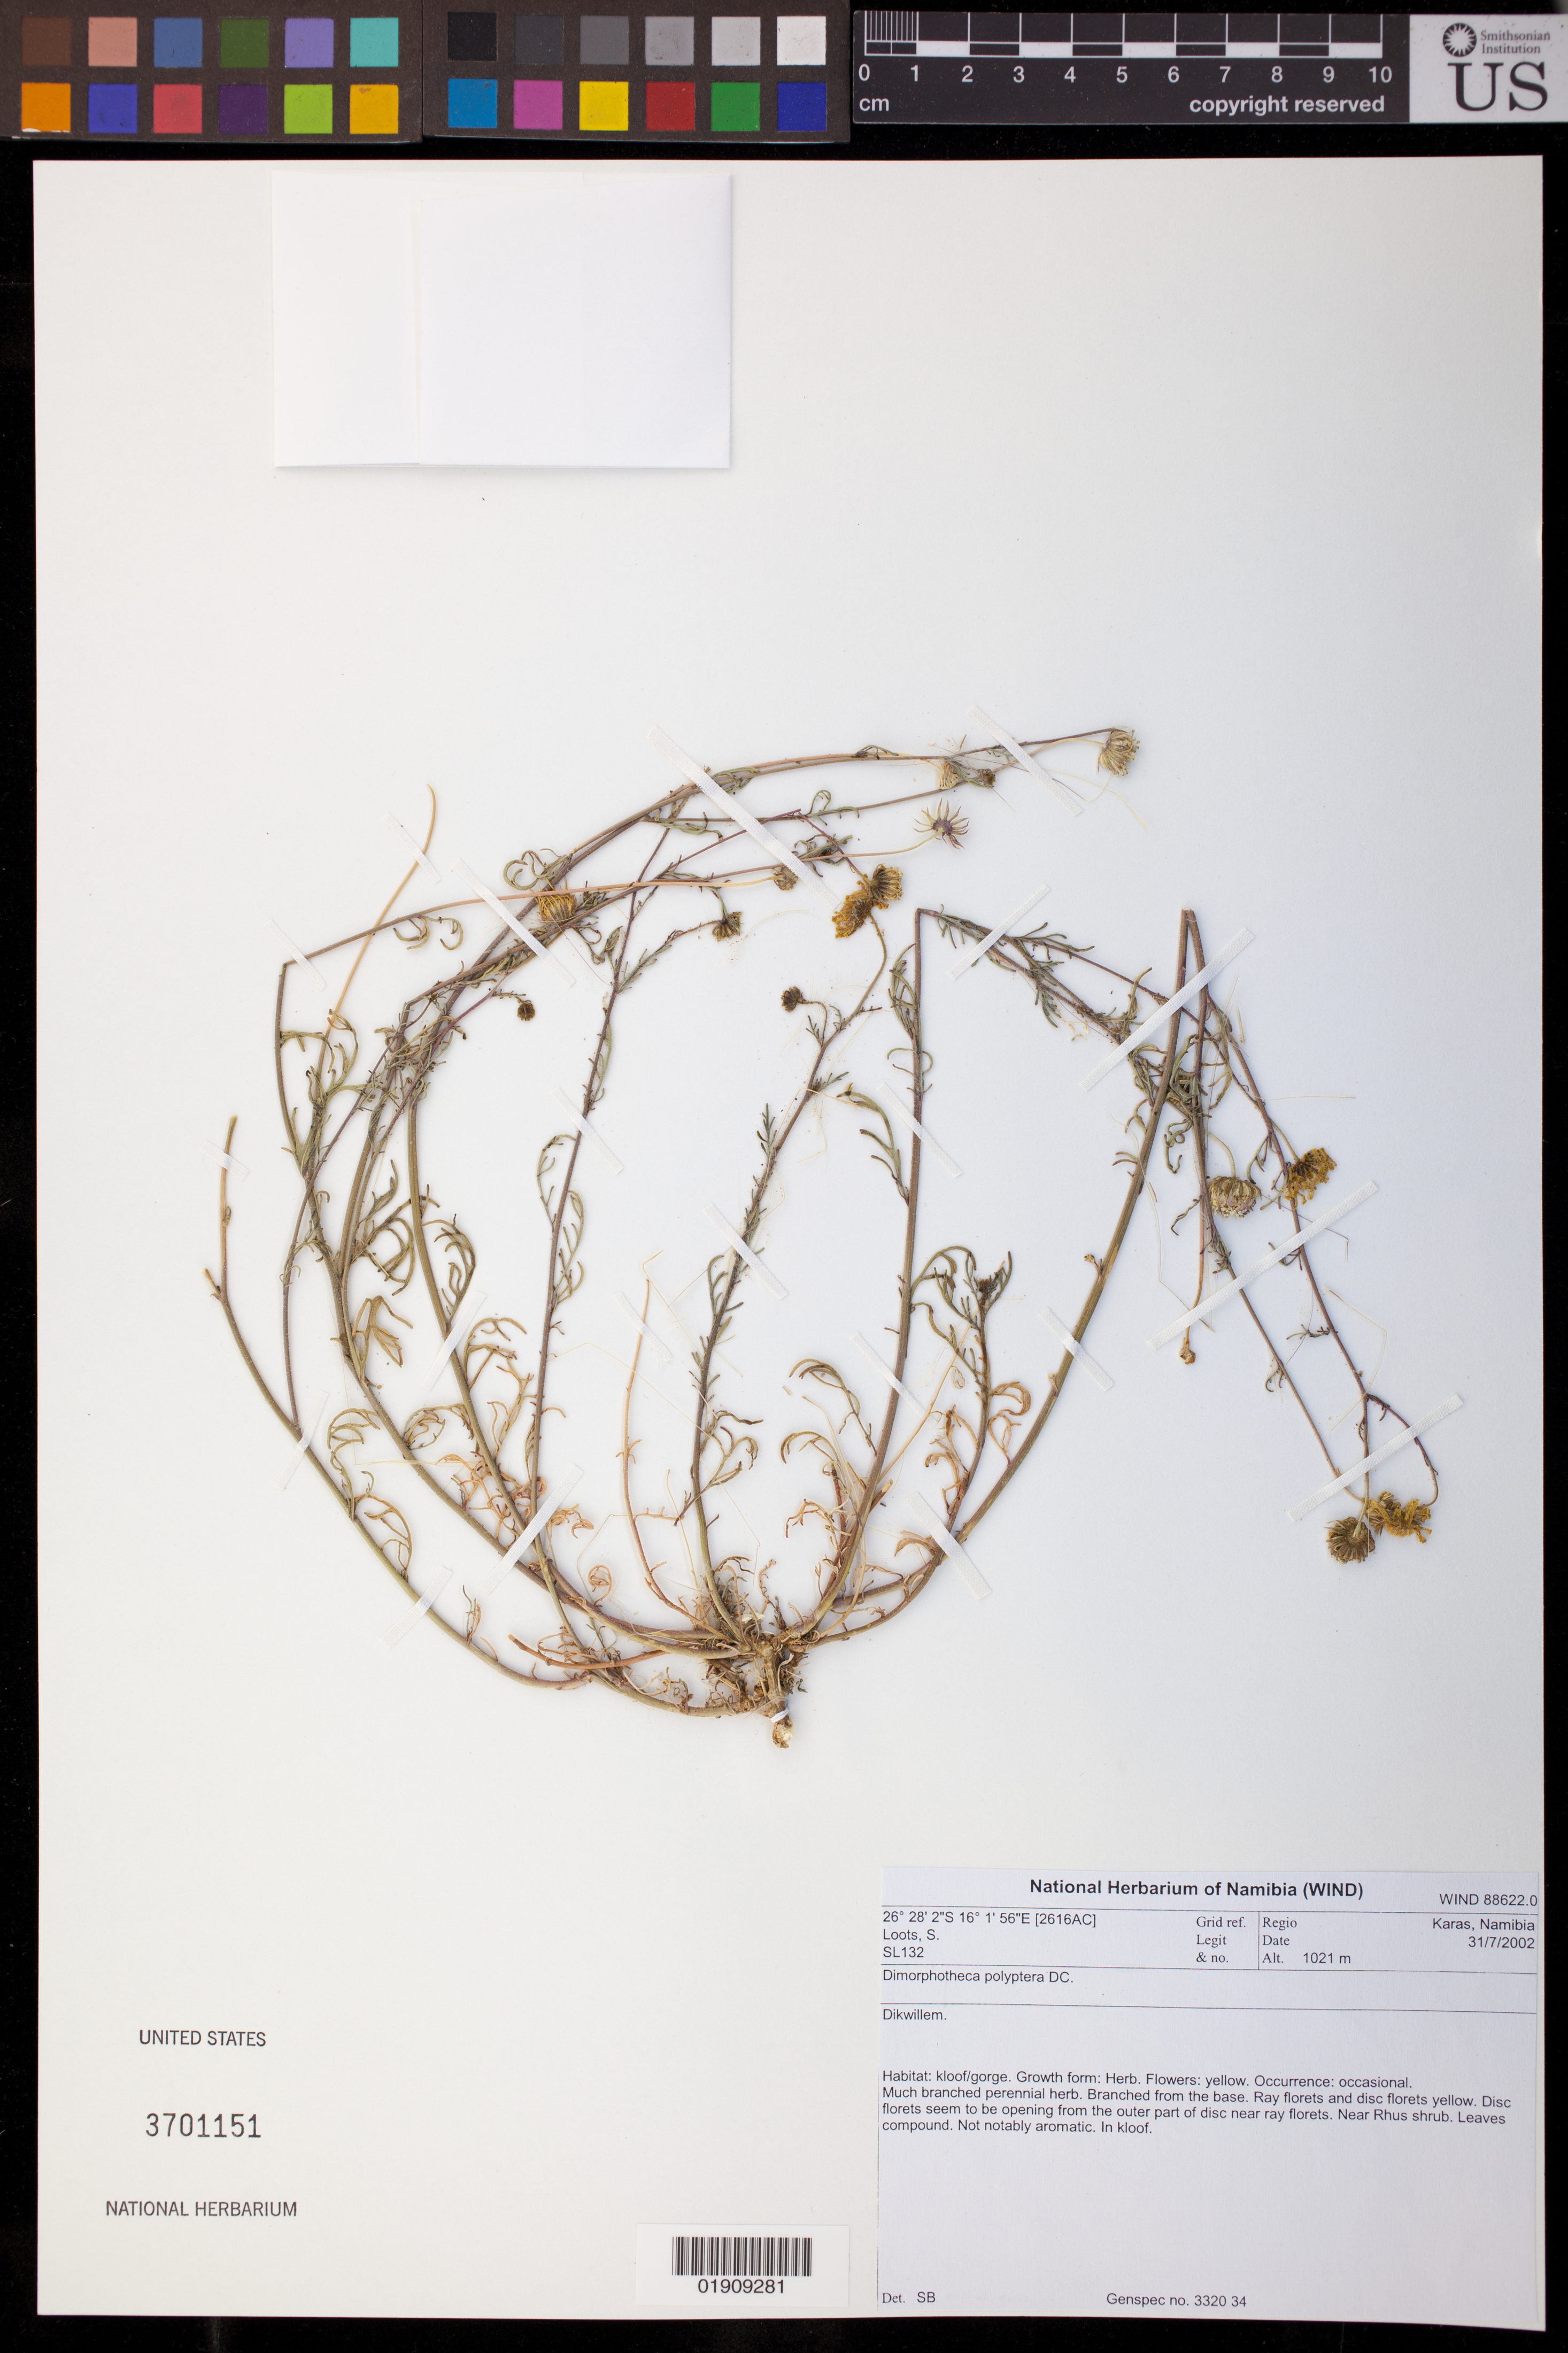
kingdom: Plantae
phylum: Tracheophyta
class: Magnoliopsida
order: Asterales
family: Asteraceae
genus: Osteospermum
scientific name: Osteospermum polypterum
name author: (DC.) Sadler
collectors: S. Loots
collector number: SL132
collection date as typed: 31 July 2002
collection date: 2002-07-31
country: Namibia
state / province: Karas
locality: Dikwillem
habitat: In kloof/gorge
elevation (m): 1021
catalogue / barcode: US 3701151